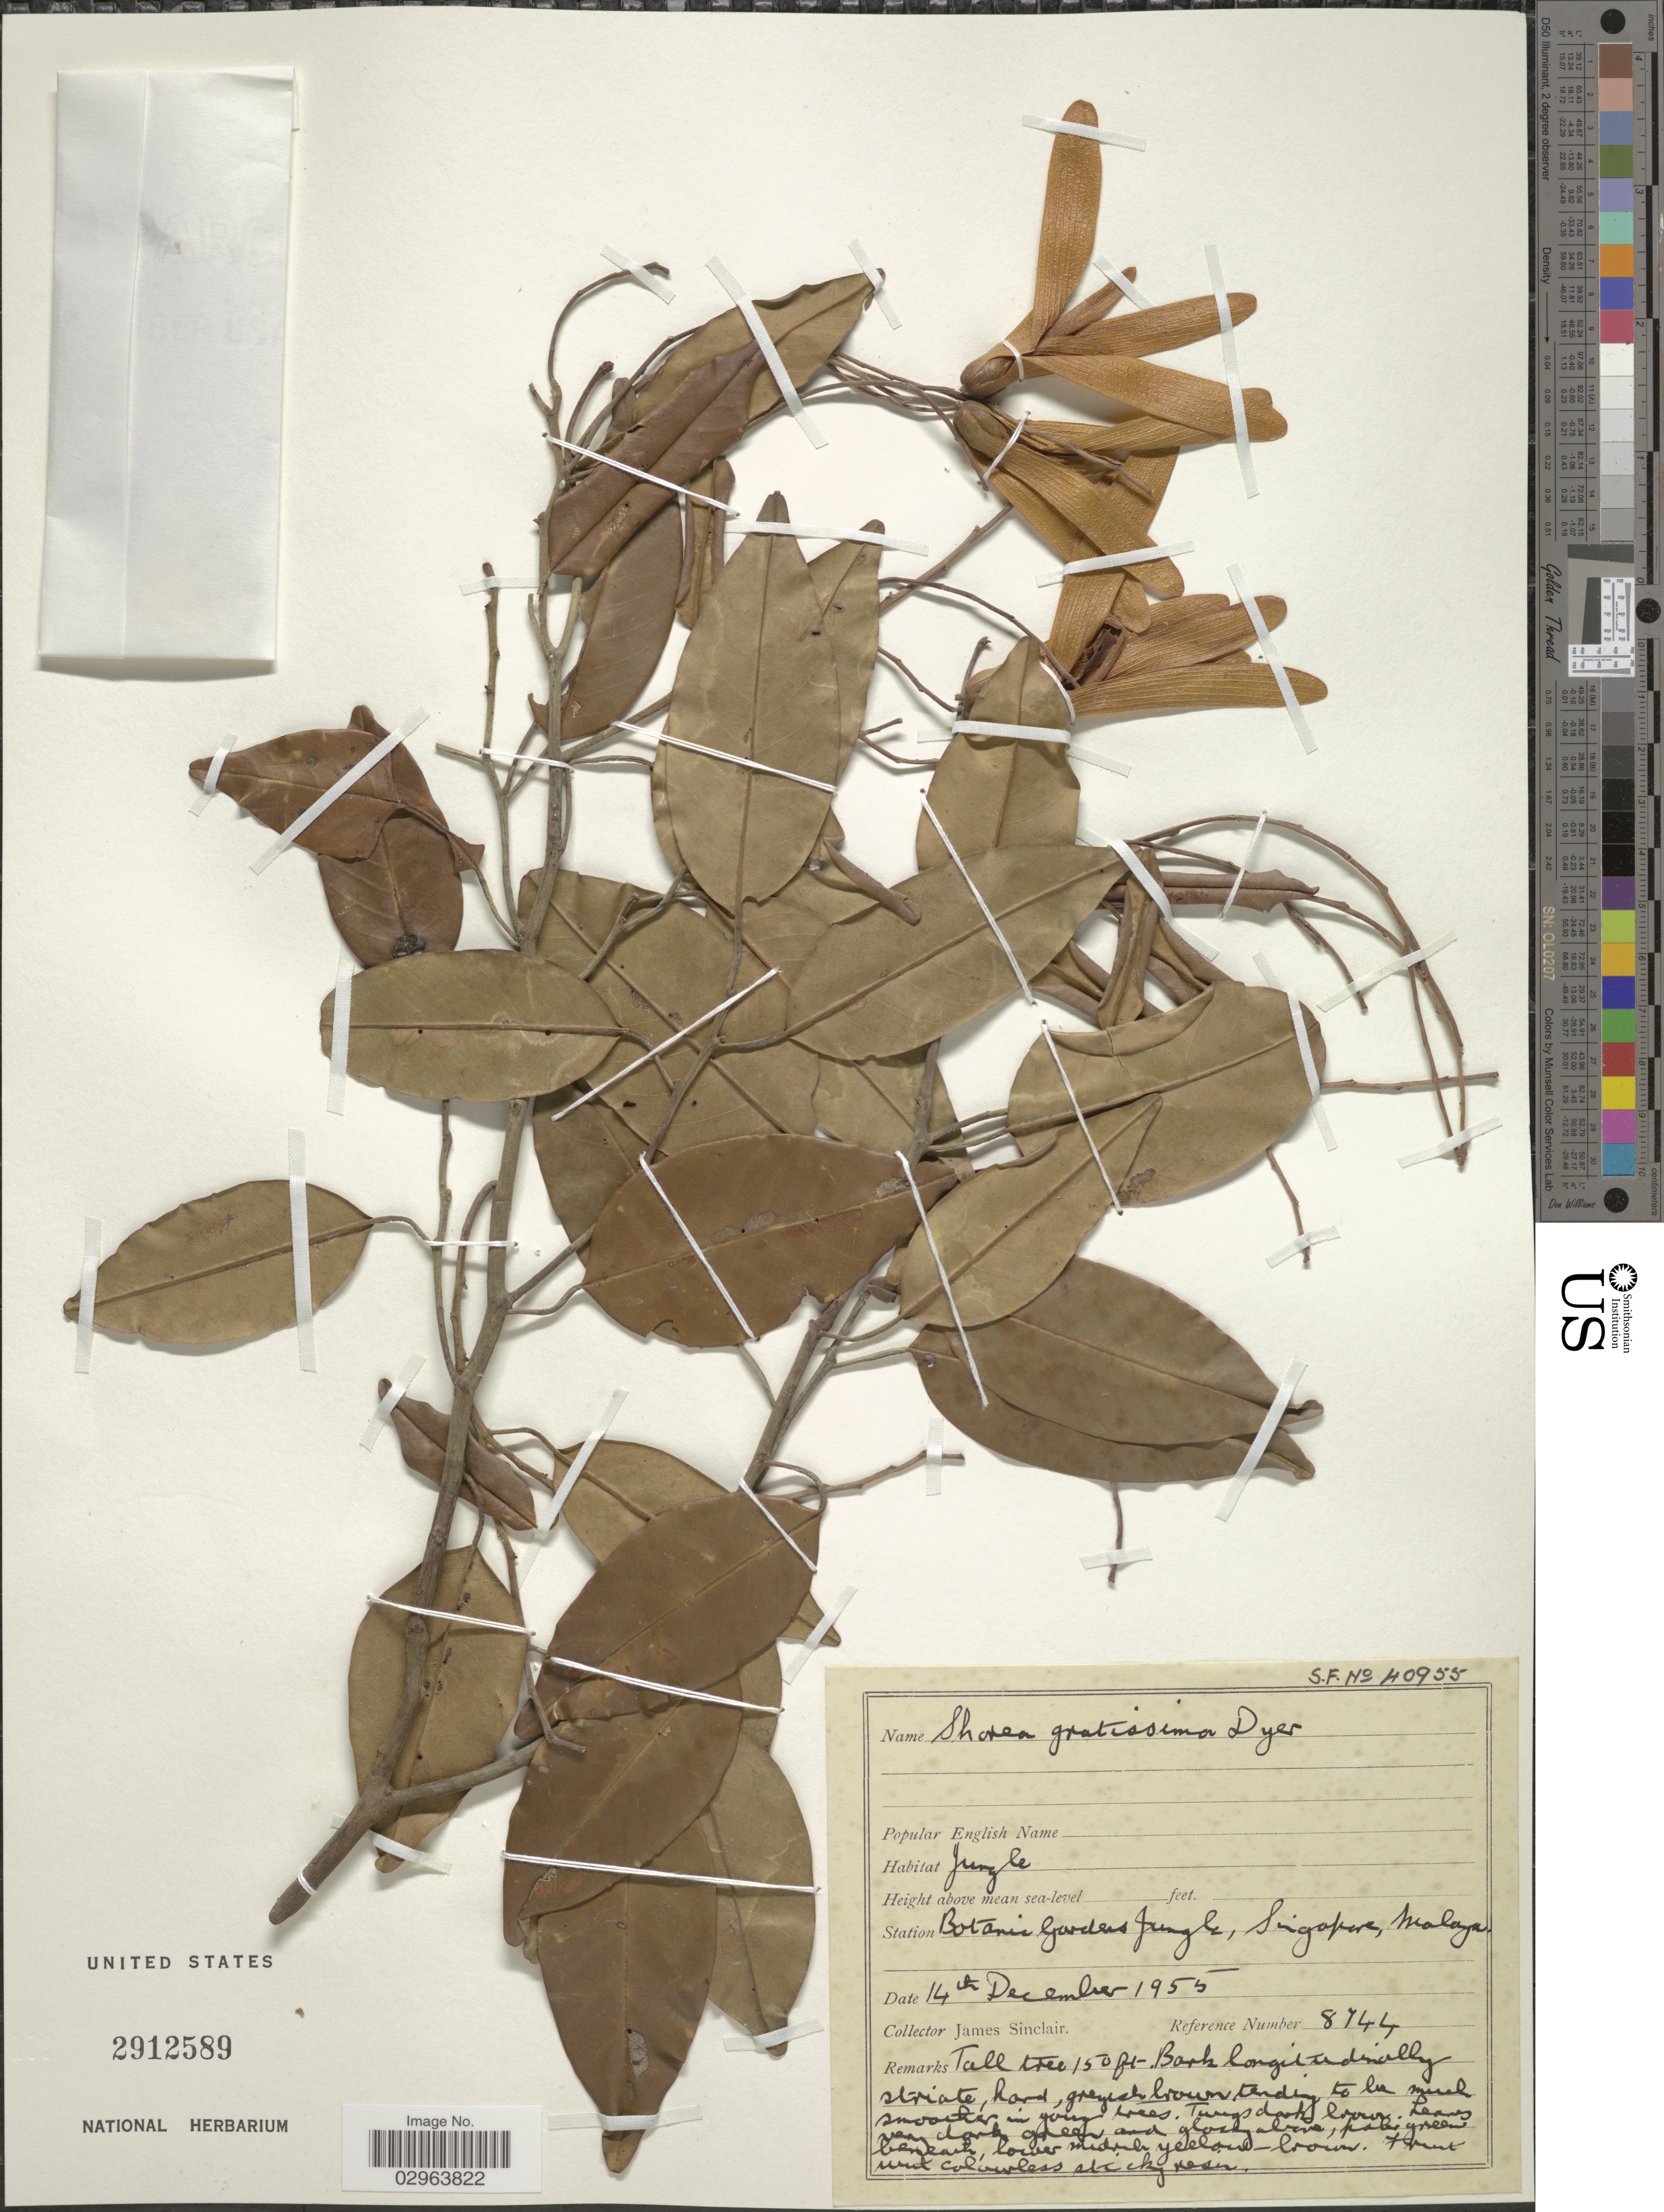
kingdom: Plantae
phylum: Tracheophyta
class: Magnoliopsida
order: Malvales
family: Dipterocarpaceae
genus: Anthoshorea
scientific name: Anthoshorea gratissima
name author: (Wall. ex Kurz) P.S. Ashton & J. Heck.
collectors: J. Sinclair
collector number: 8744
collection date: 1955-12-14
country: Singapore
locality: Station Botanic Gardens Jungle, Malaya.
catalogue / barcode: US 2912589